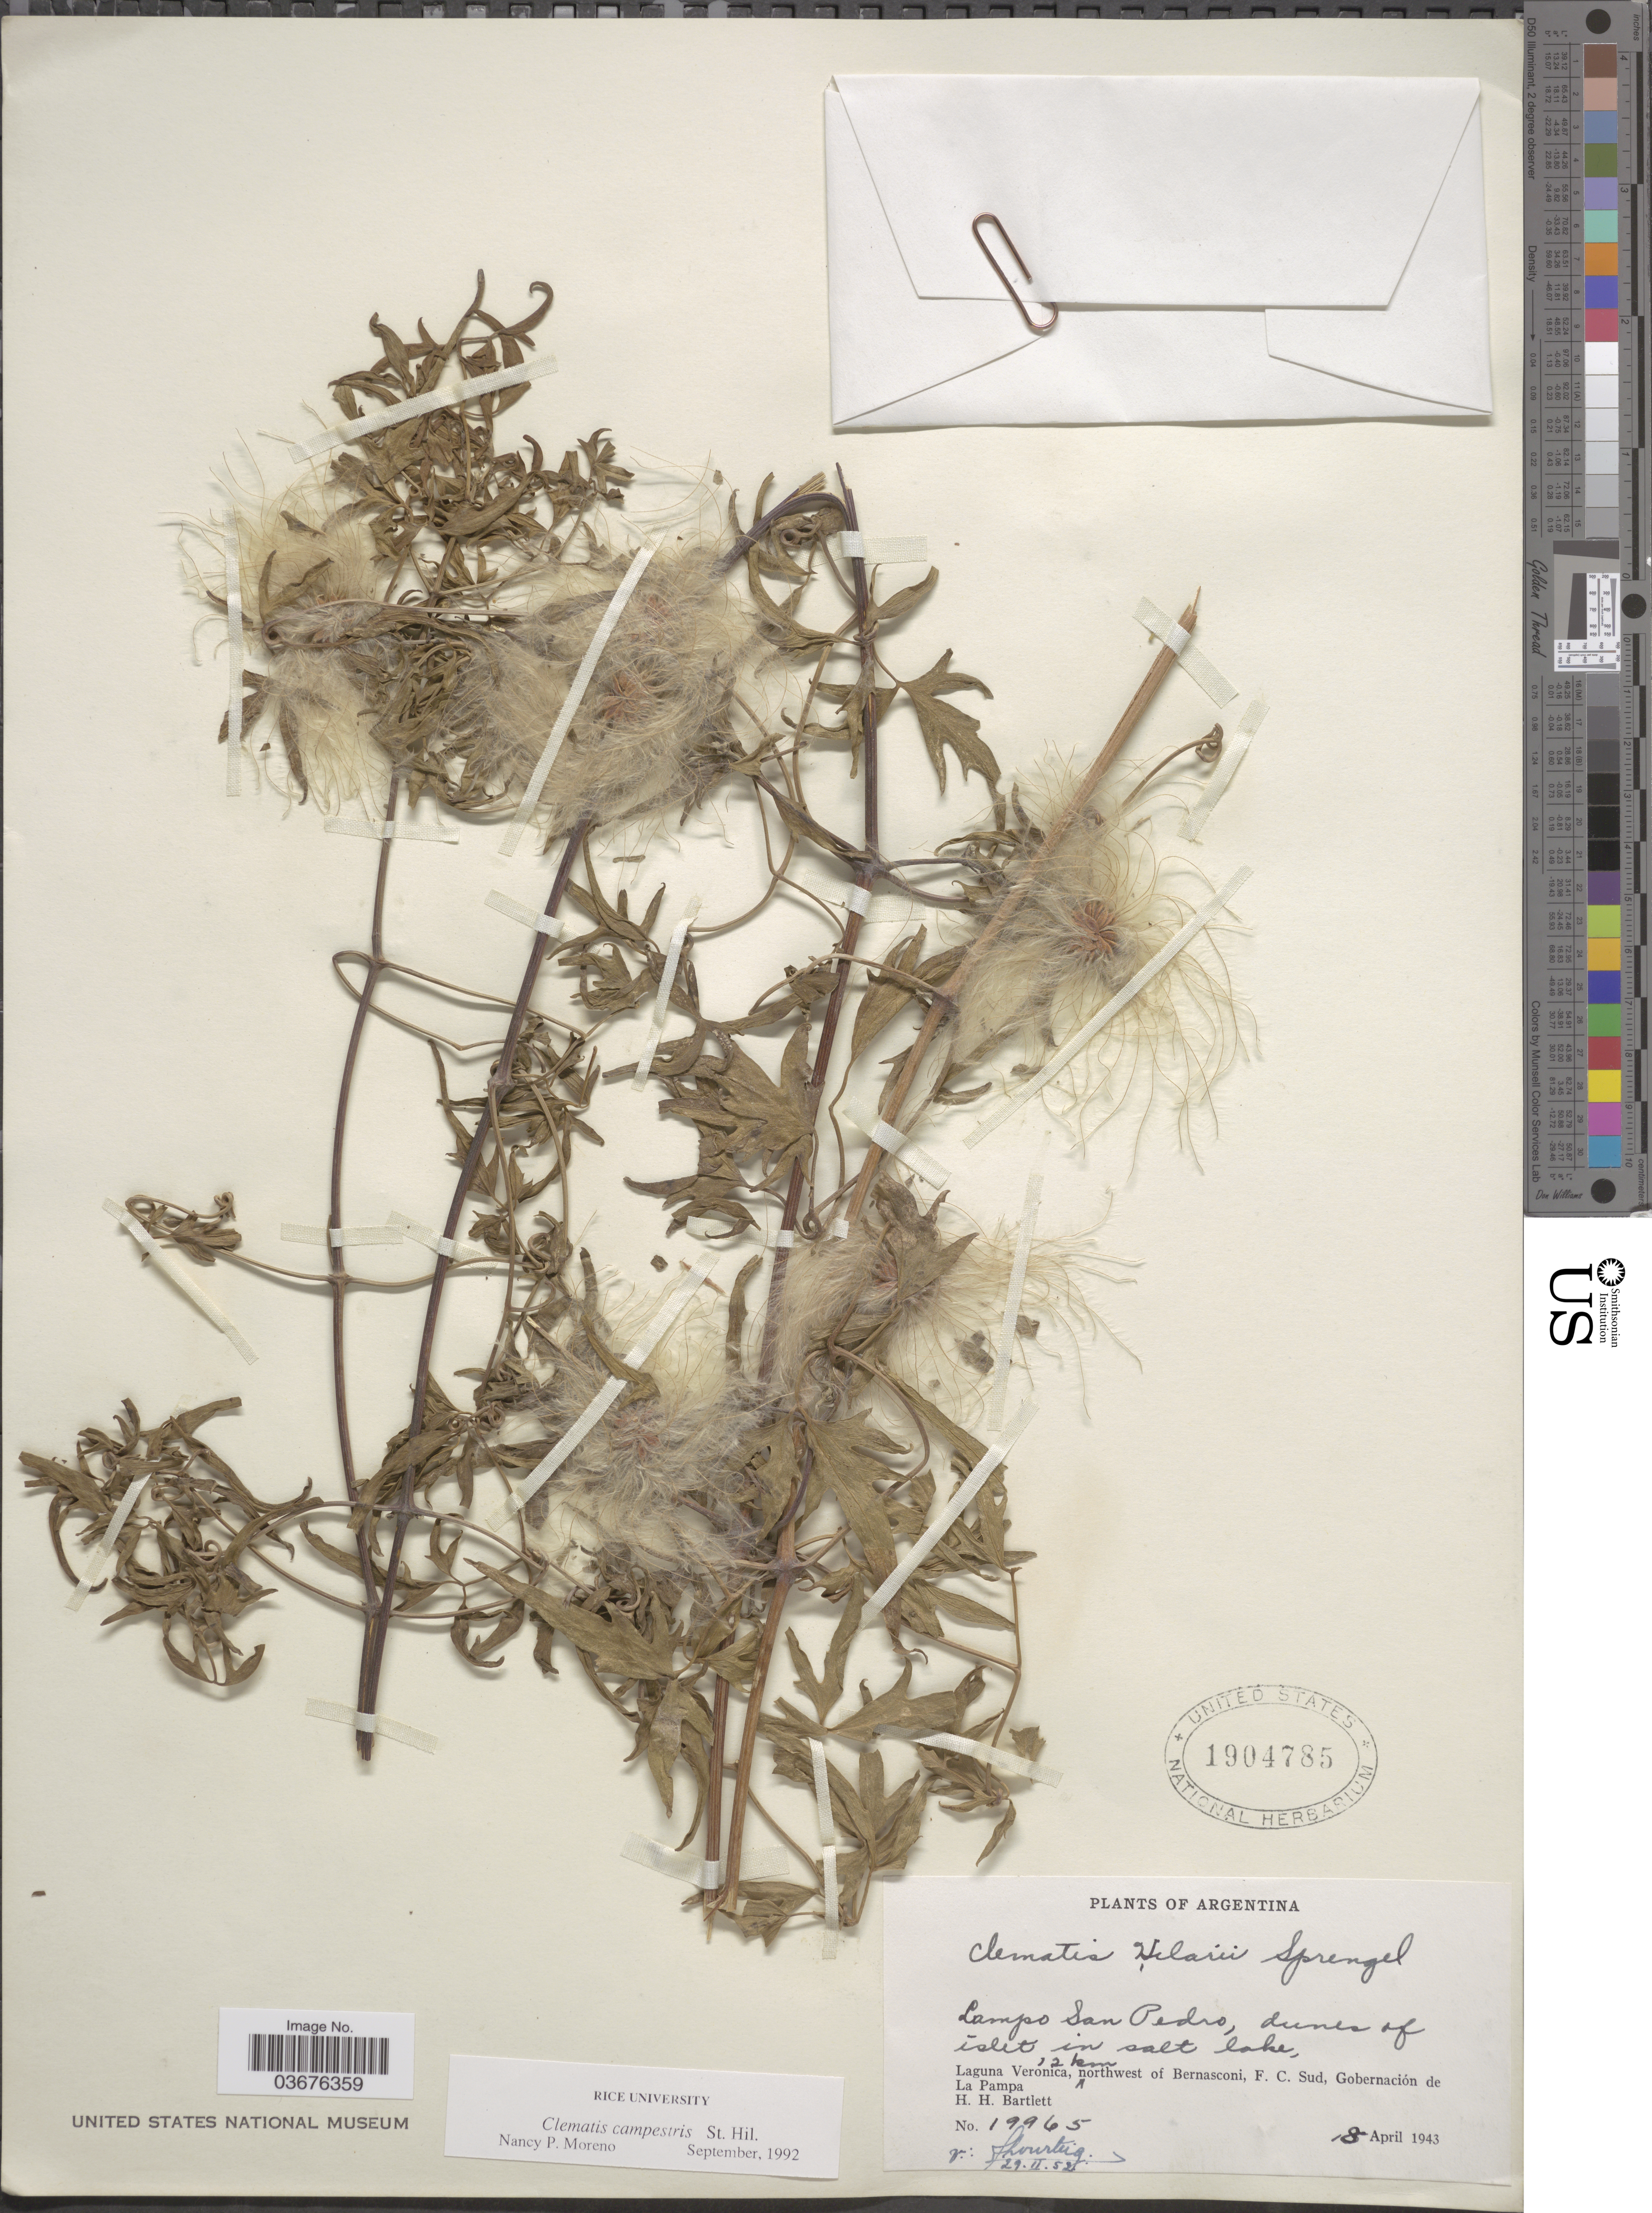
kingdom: Plantae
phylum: Tracheophyta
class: Magnoliopsida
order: Ranunculales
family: Ranunculaceae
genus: Clematis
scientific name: Clematis campestris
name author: A. St.-Hil.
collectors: H. H. Bartlett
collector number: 19965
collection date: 1943-04-18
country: Argentina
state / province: La Pampa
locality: Campo San Pedro, dunes of islet in salt lake. Laguna Veronica, 12 km northwest of Bernasconi, F. C. Sud, Gobernación de La Pampa.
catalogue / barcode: US 1904785